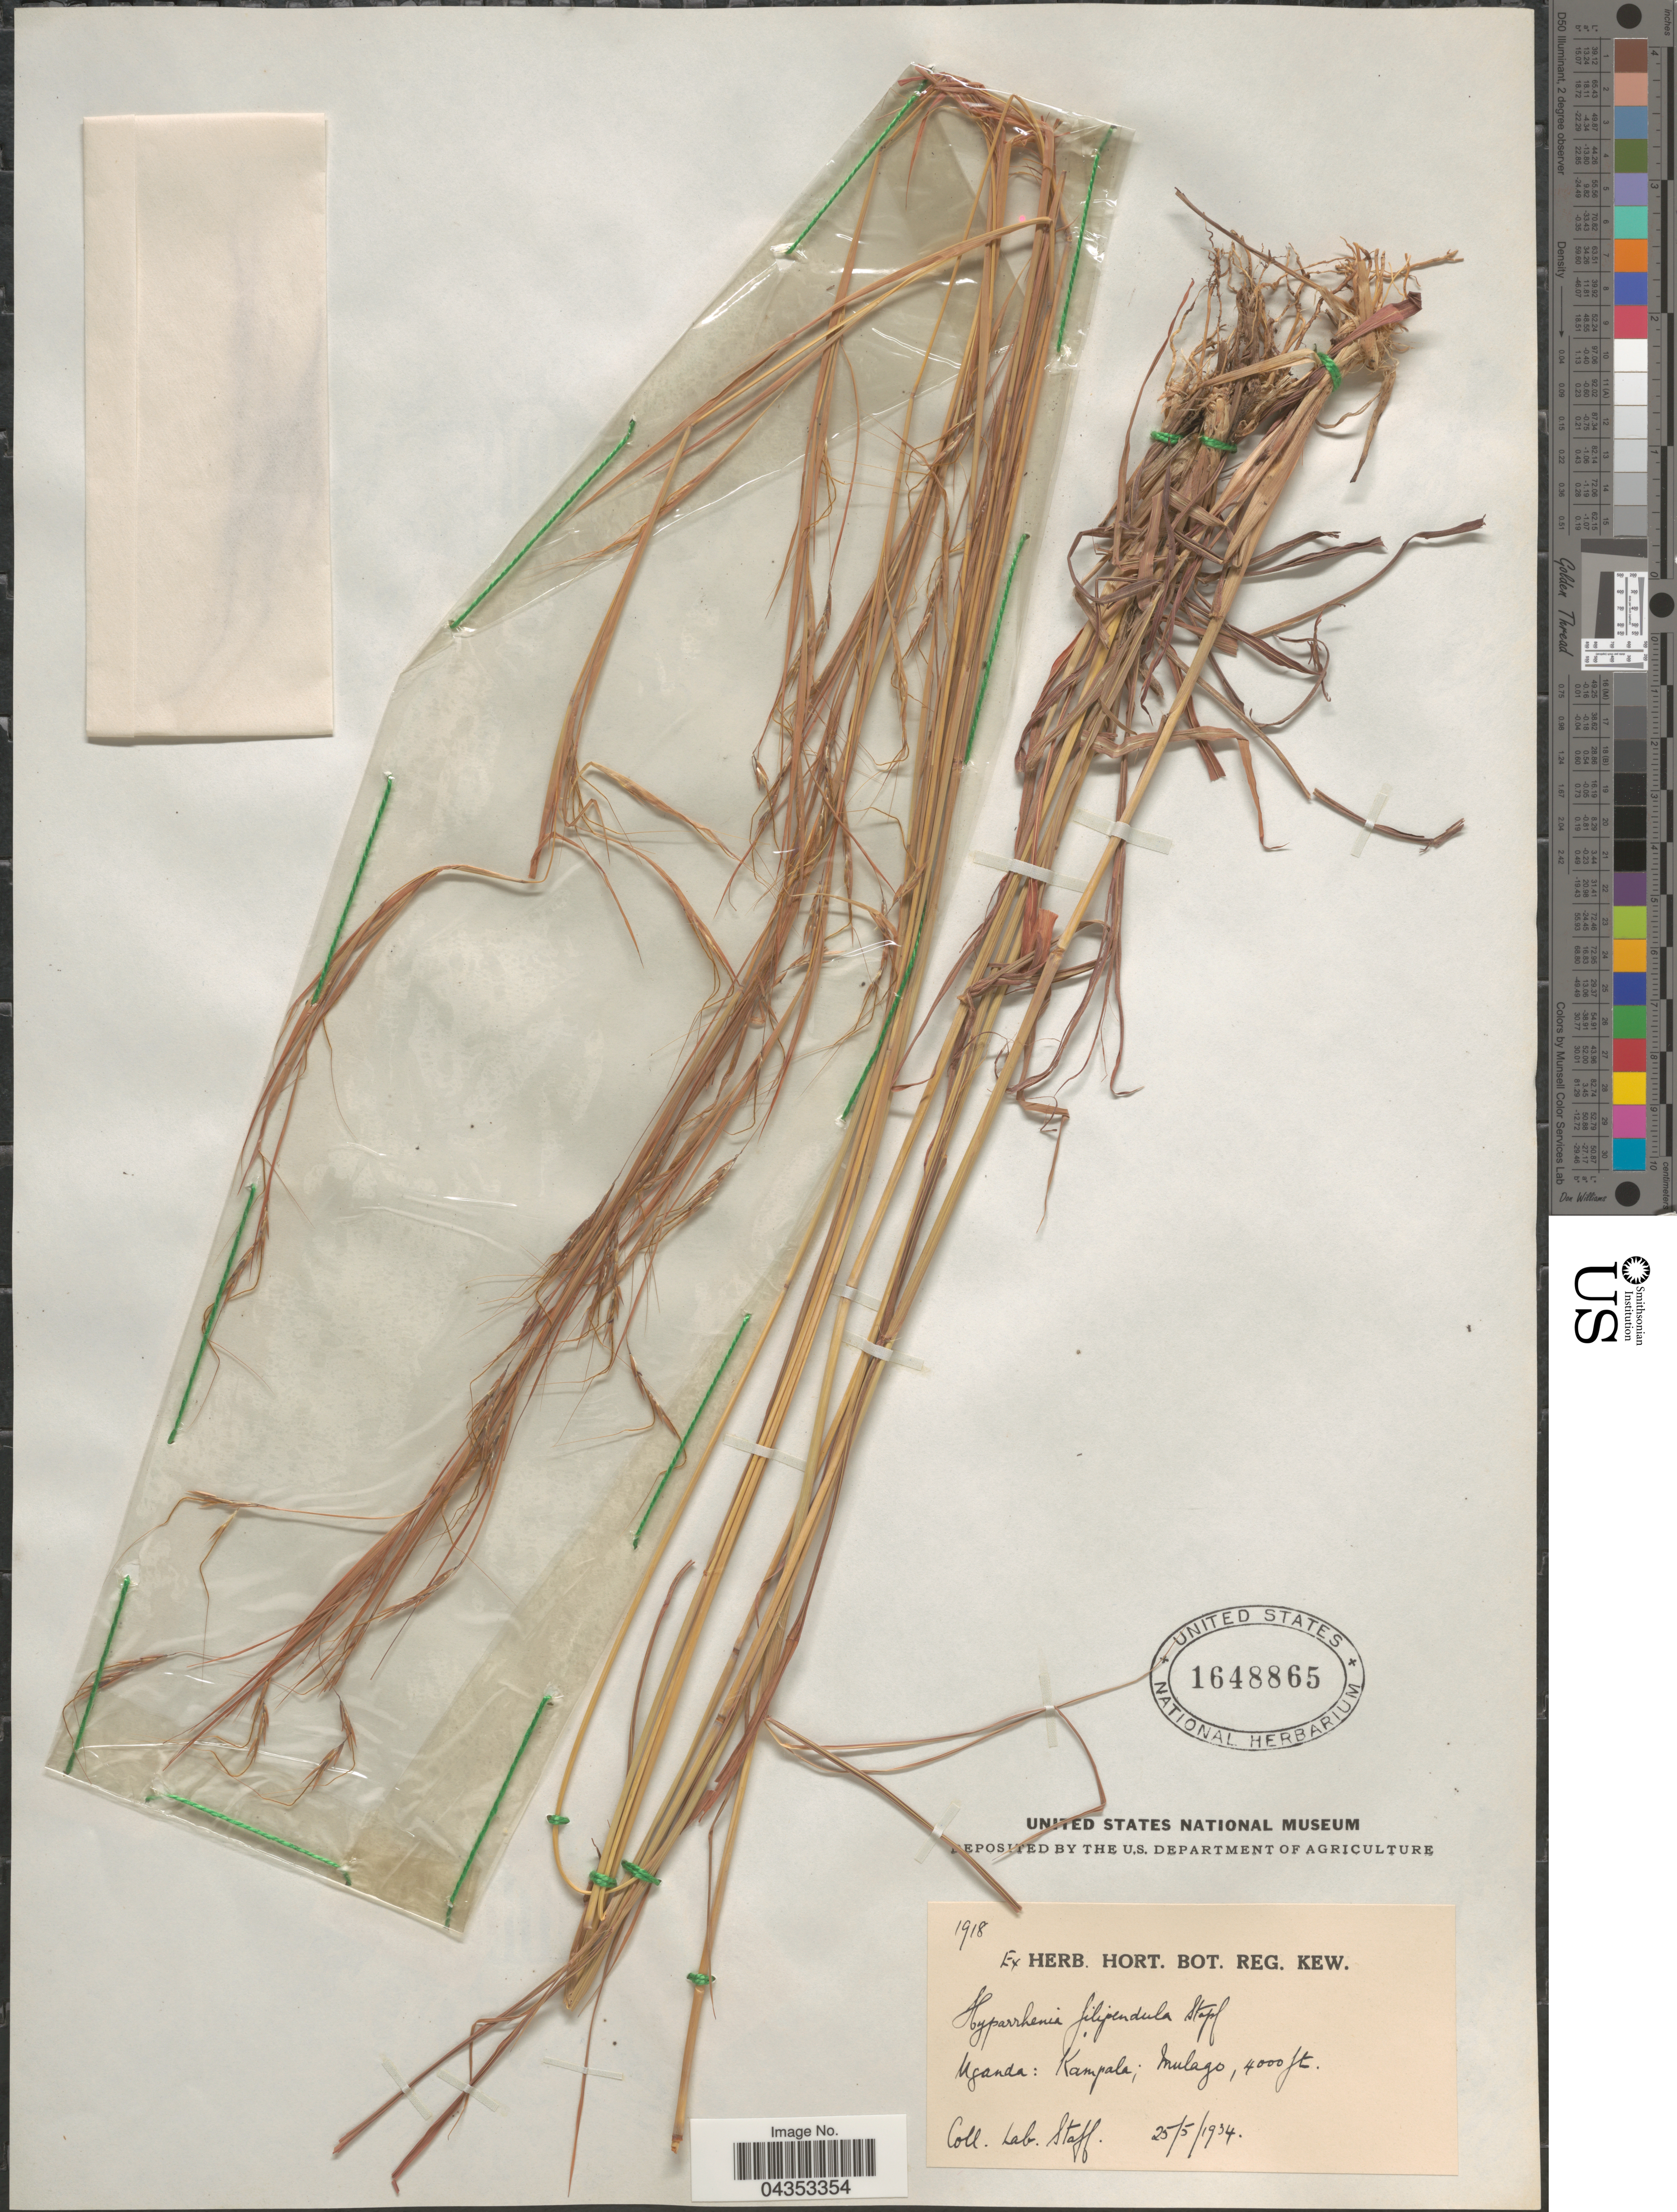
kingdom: Plantae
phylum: Tracheophyta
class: Liliopsida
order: Poales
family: Poaceae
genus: Hyparrhenia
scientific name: Hyparrhenia filipendula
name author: (Hochr.) Stapf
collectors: Lab. Staff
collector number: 1918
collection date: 1934-05-25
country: Uganda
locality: Kampala; Mulago.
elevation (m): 1219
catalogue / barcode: US 1648865